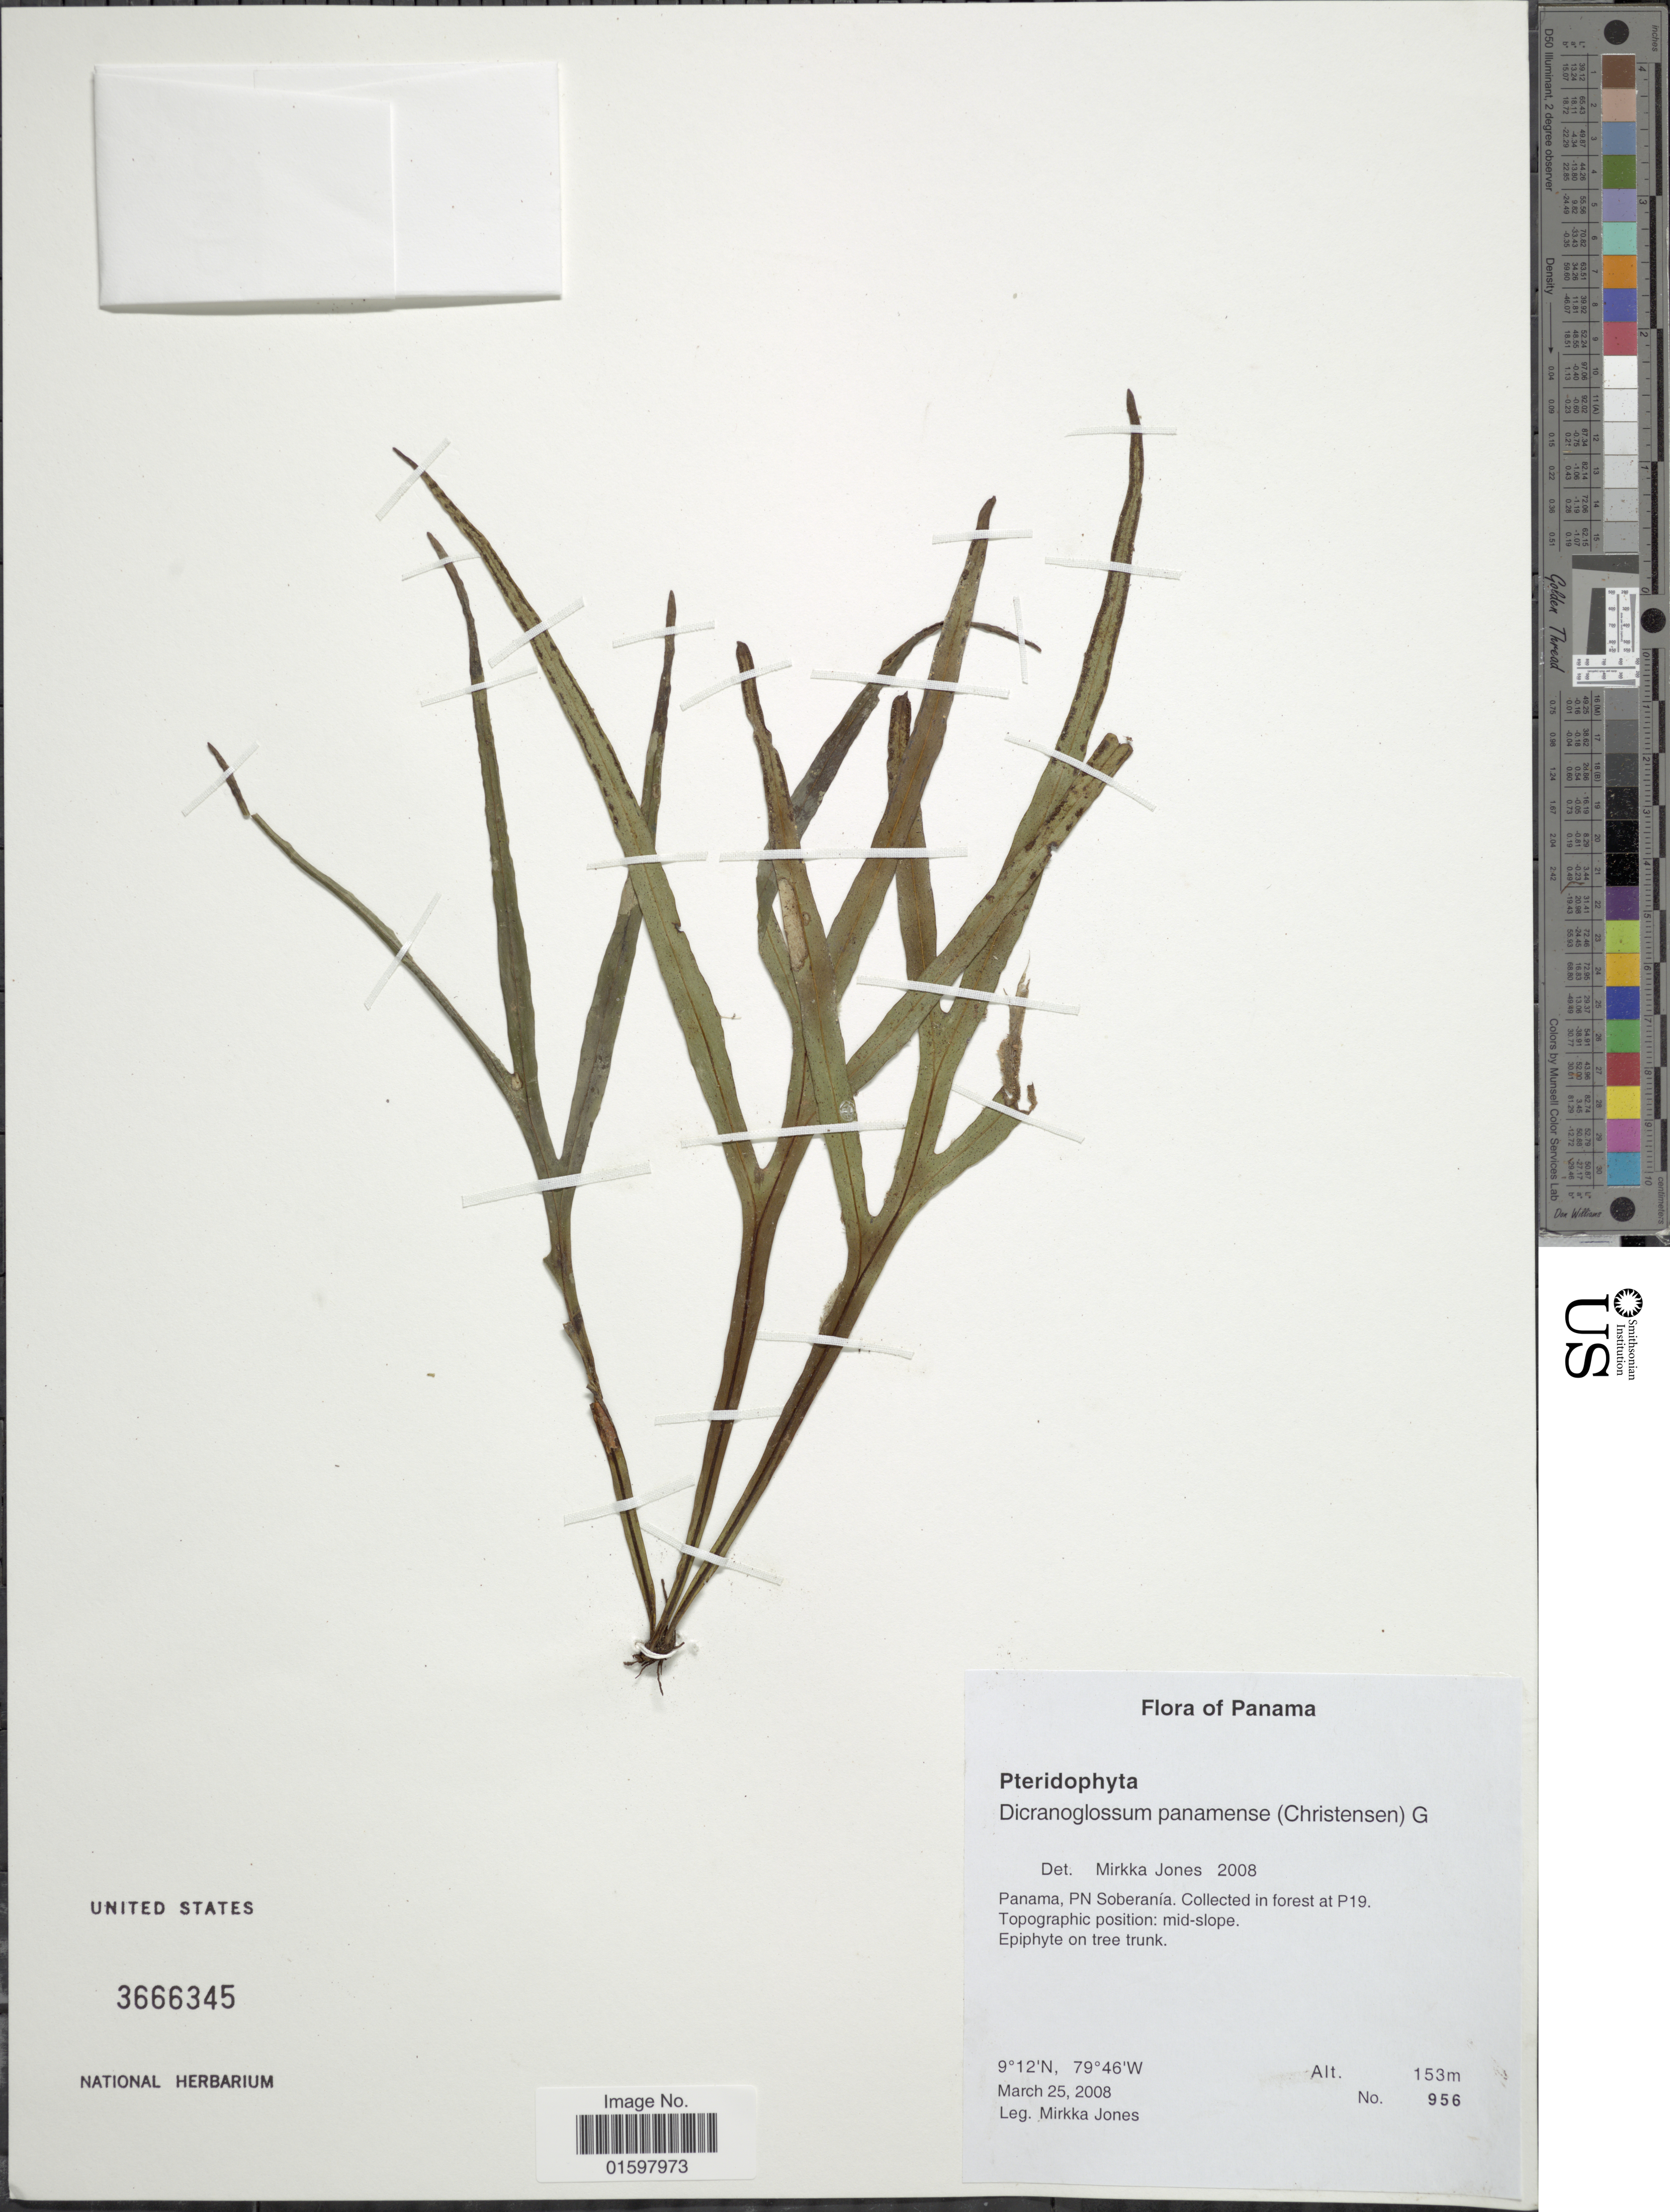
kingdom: Plantae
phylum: Tracheophyta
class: Polypodiopsida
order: Polypodiales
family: Polypodiaceae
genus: Pleopeltis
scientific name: Pleopeltis panamensis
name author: (Weath.) Pic. Serm.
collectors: M. Jones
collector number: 956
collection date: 2008-03-25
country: Panama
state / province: Panamá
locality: PN Soberanía. Collected in forest at P19.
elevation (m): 153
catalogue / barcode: US 3666345